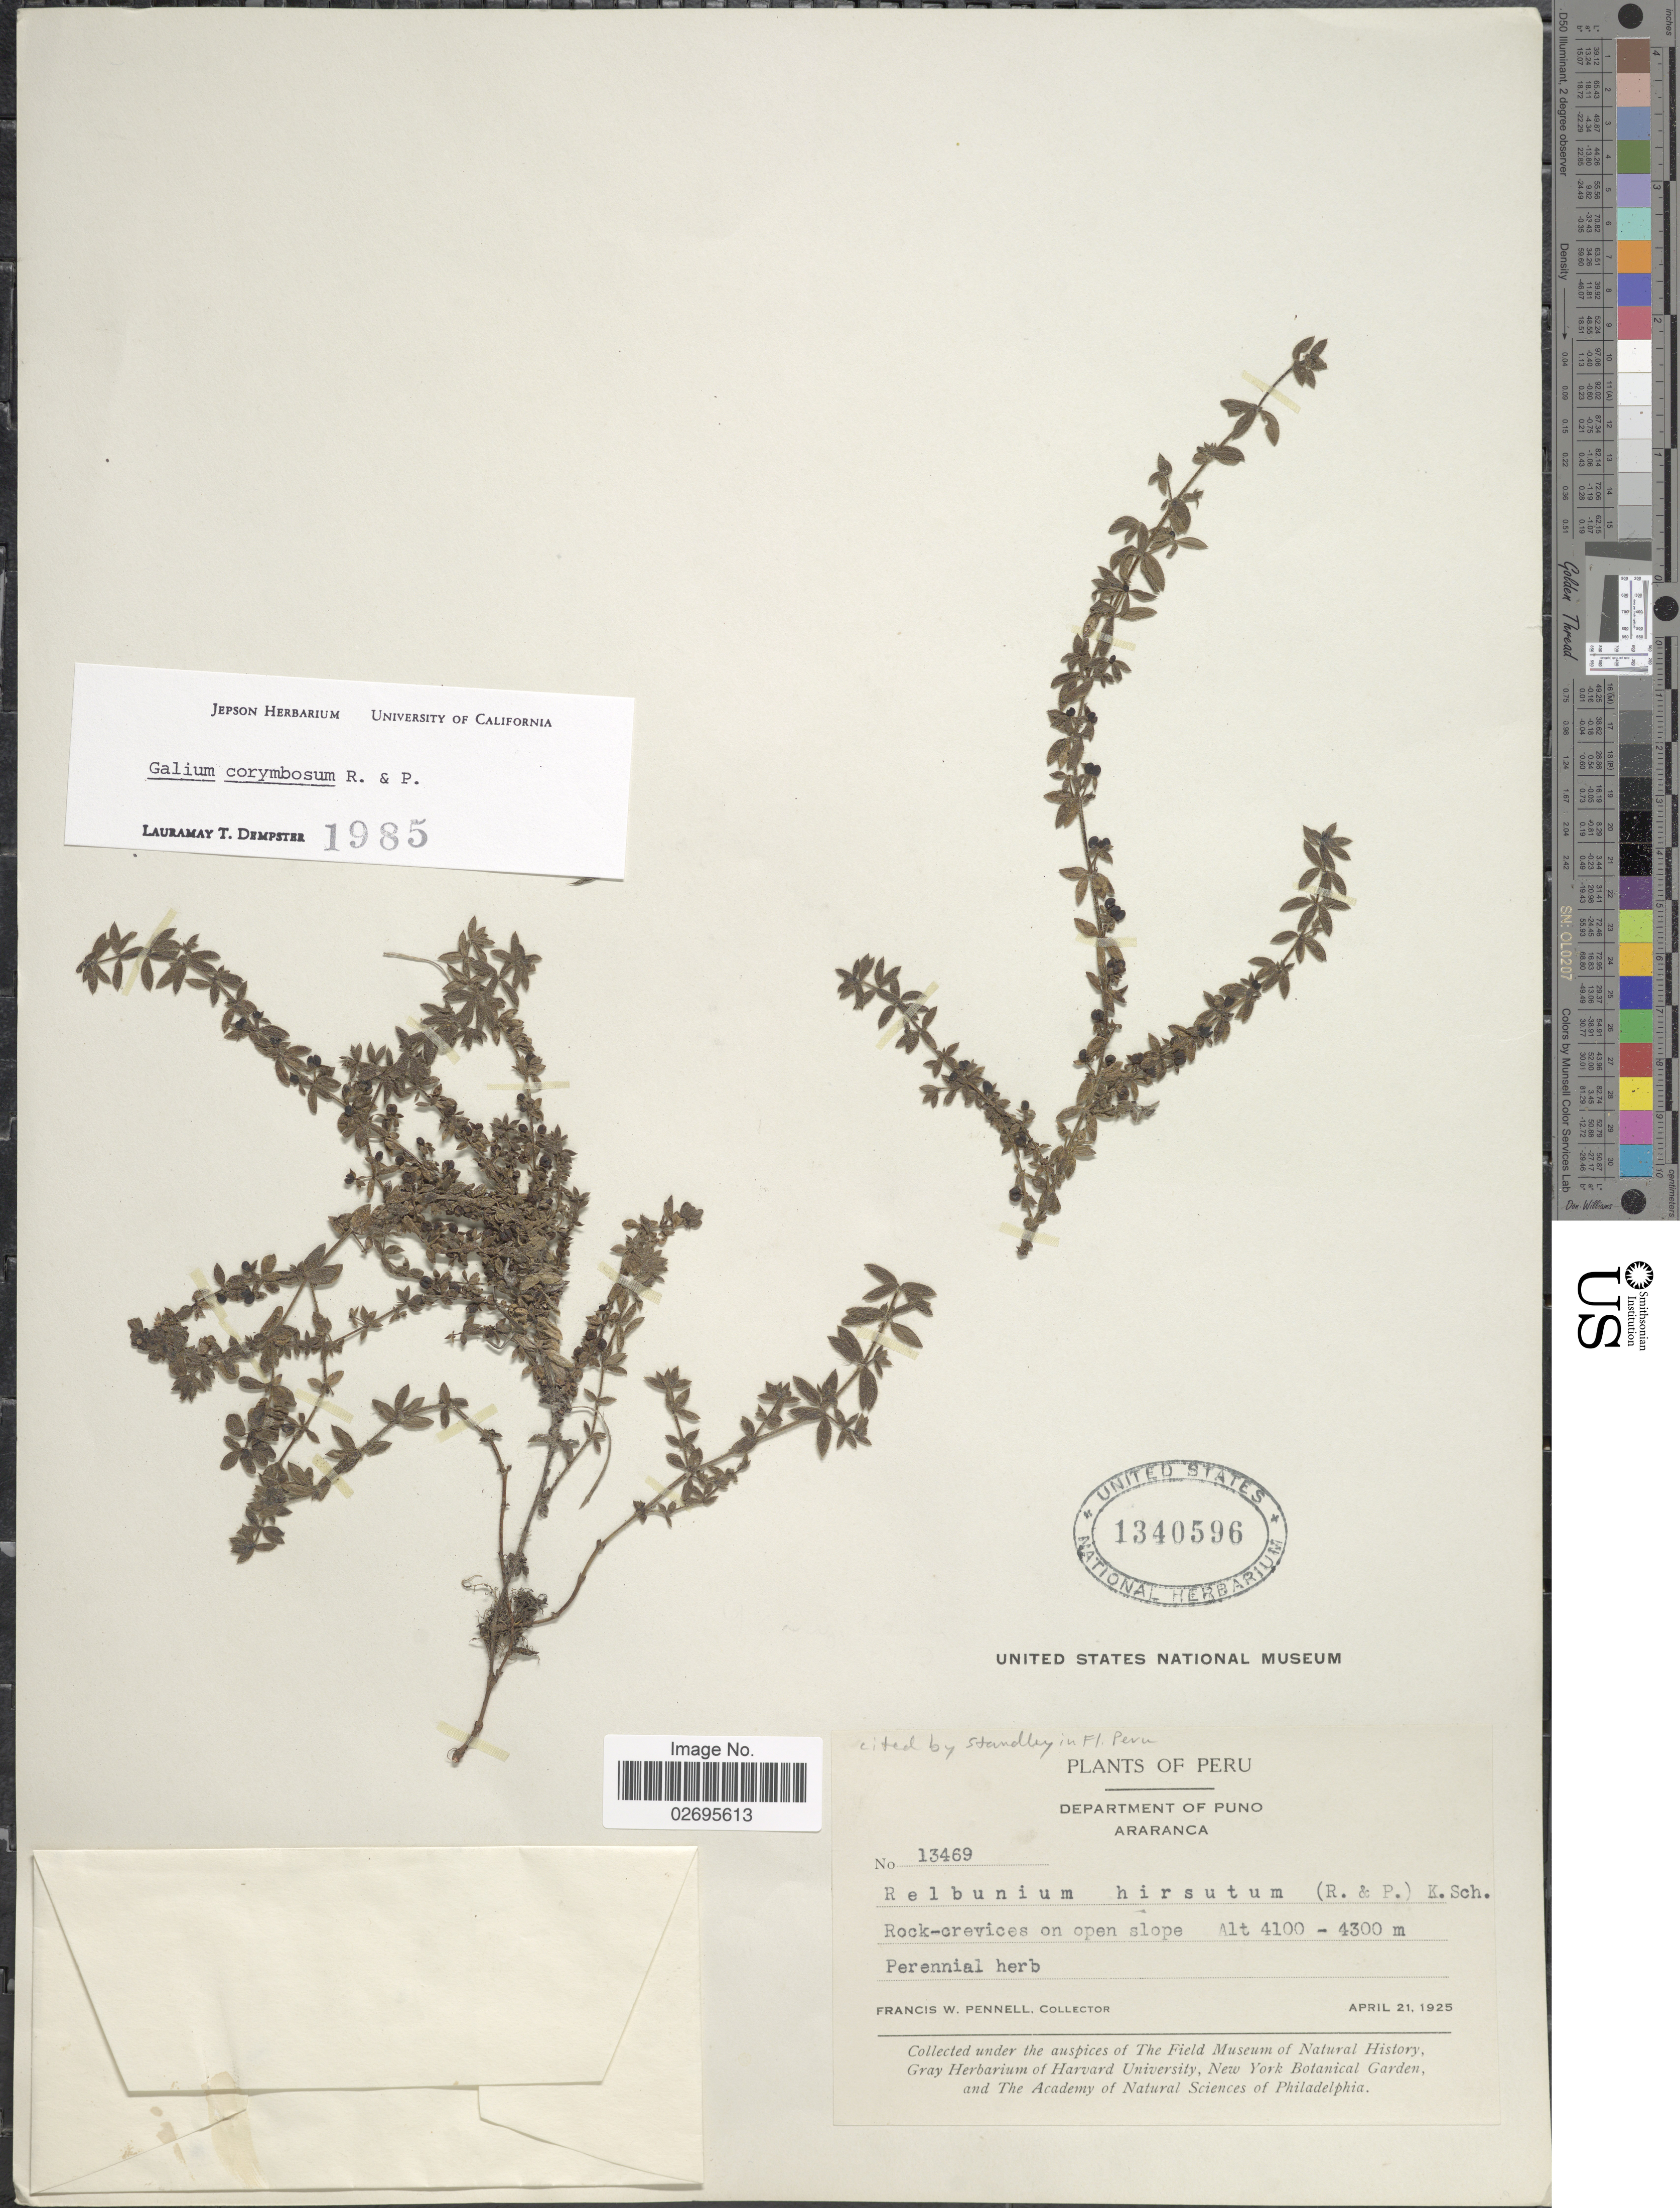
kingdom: Plantae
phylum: Tracheophyta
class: Magnoliopsida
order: Gentianales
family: Rubiaceae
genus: Galium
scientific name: Galium corymbosum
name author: Ruiz & Pav.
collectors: F. W. Pennell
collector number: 13469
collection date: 1925-04-21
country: Peru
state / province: Puno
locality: Department of Puno, Araranca, Rocky-crevices on open slope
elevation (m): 4100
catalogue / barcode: US 1340596